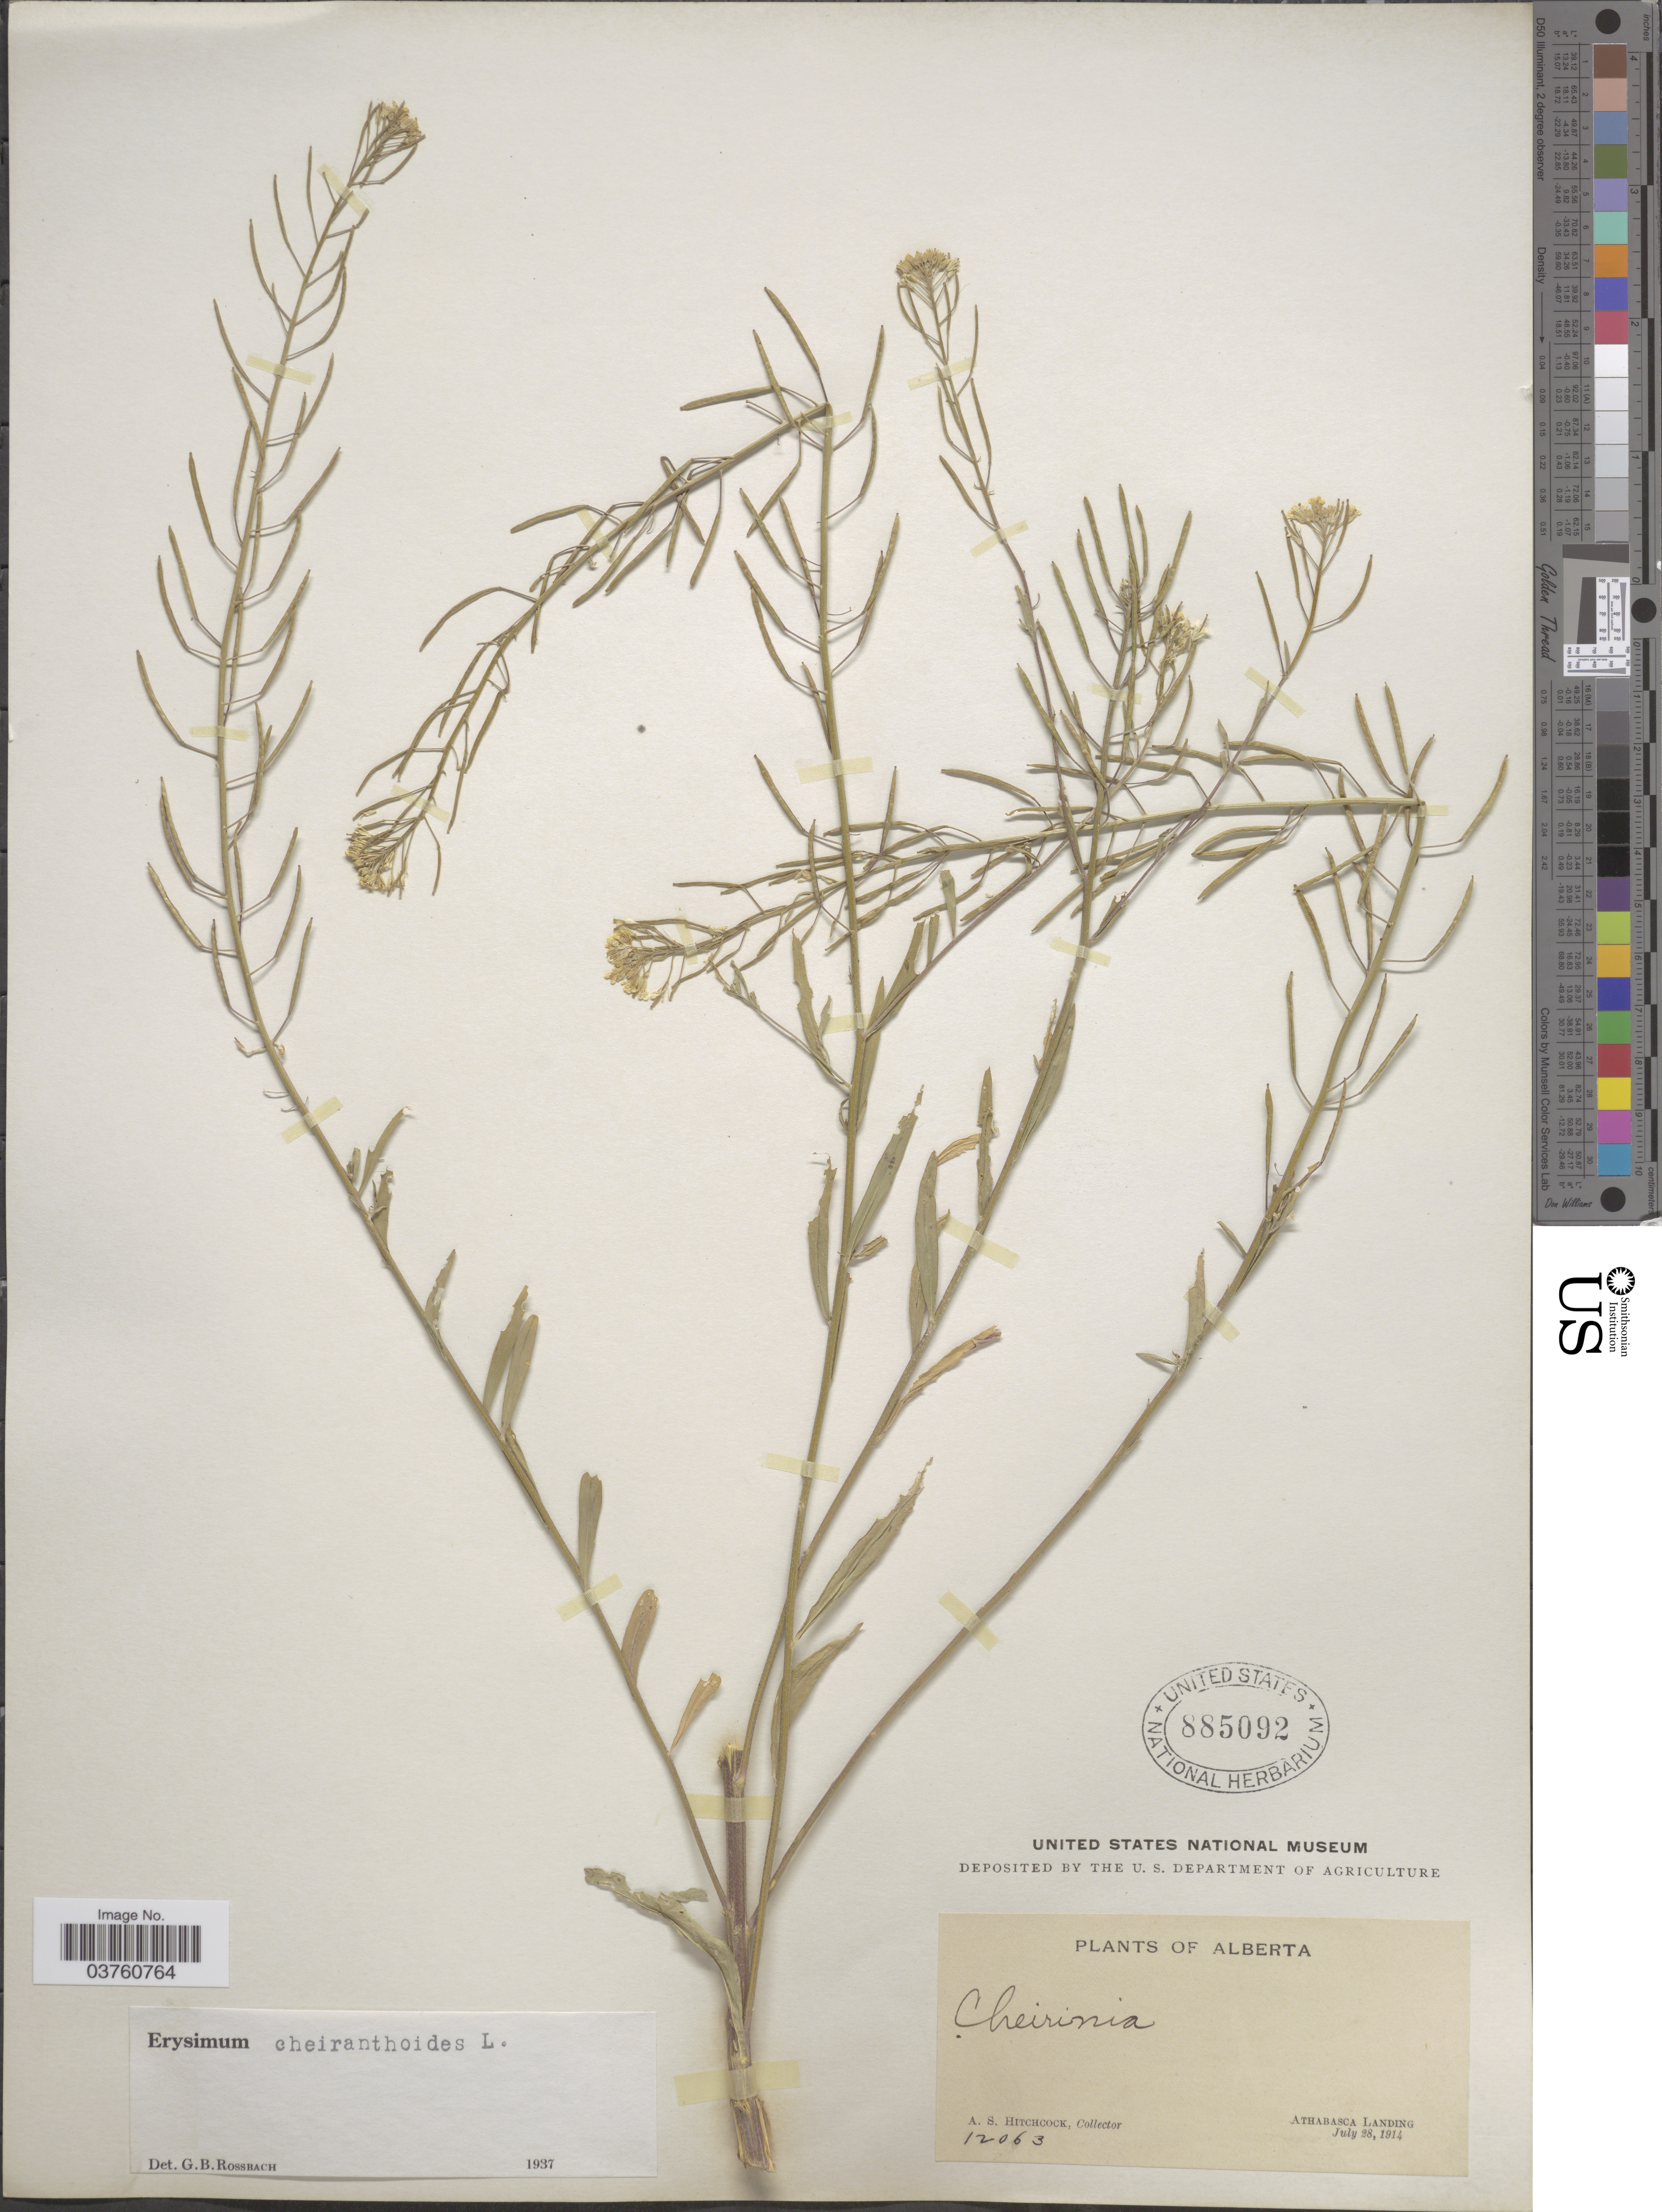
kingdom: Plantae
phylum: Tracheophyta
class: Magnoliopsida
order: Brassicales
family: Brassicaceae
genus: Erysimum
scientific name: Erysimum cheiranthoides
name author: L.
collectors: A. S. Hitchcock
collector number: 12063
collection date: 1914-07-28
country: Canada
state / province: Alberta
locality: Athabasca Landing.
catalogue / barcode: US 885092